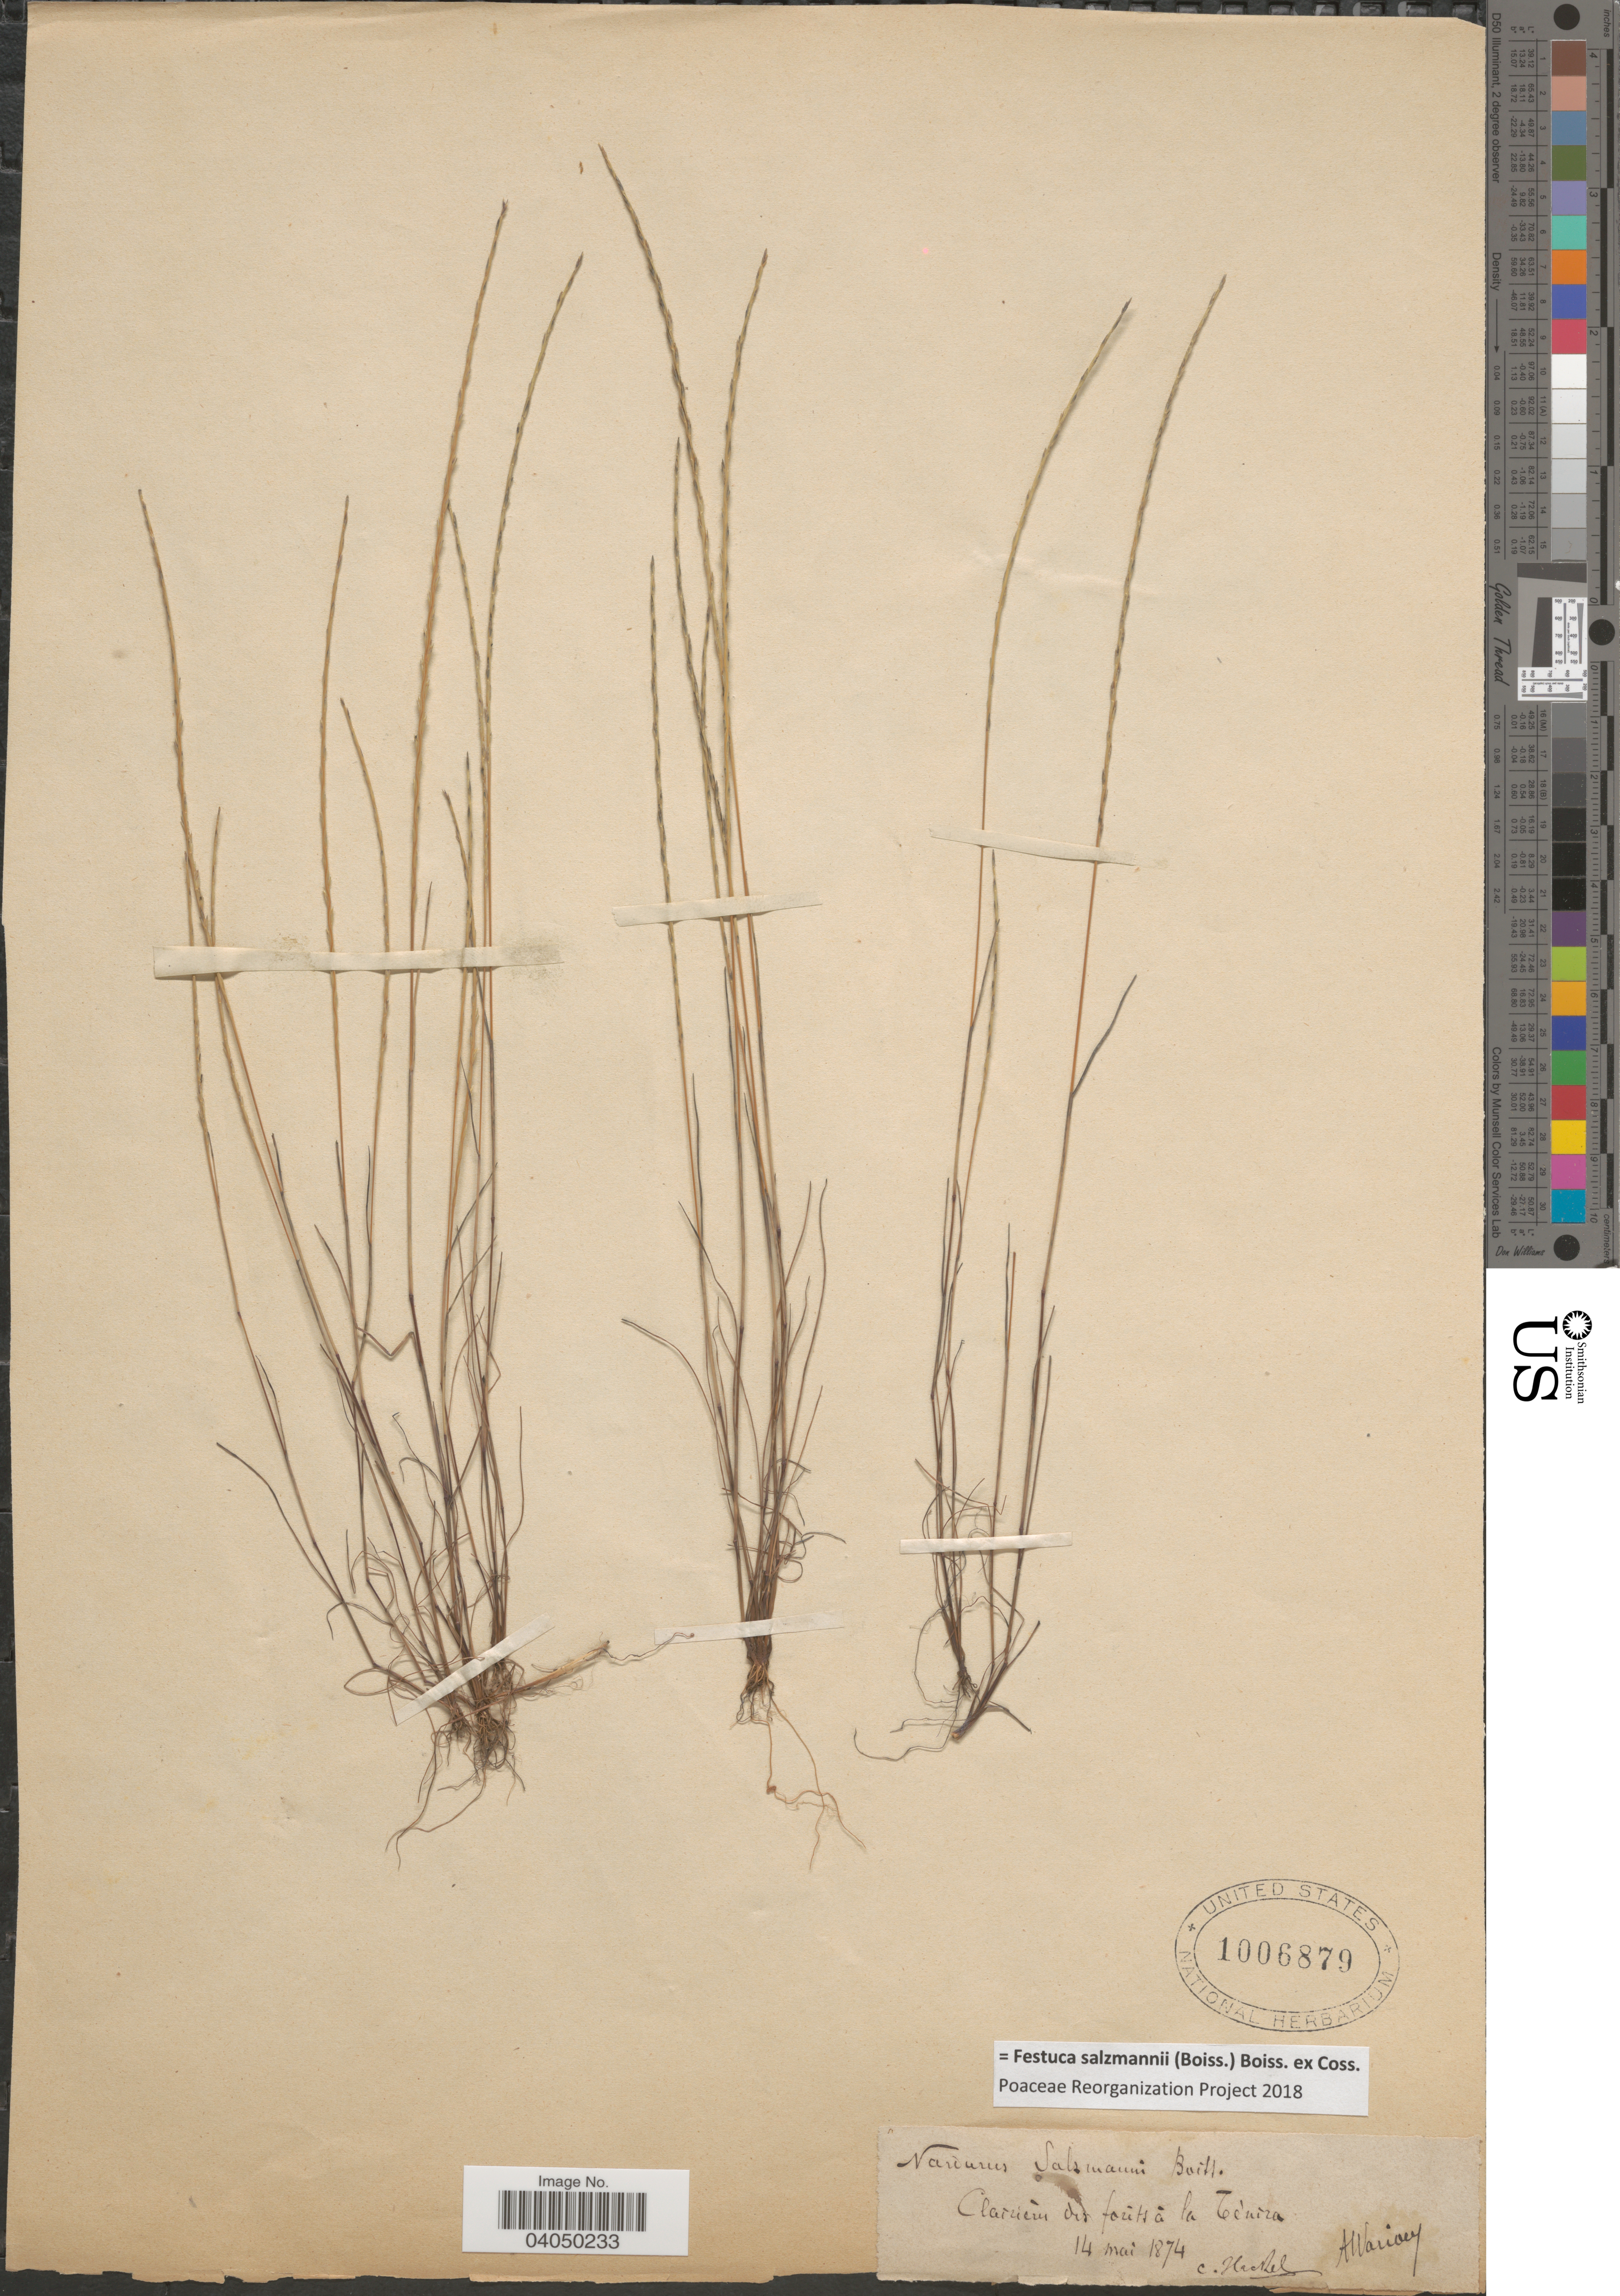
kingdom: Plantae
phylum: Tracheophyta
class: Liliopsida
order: Poales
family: Poaceae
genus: Festuca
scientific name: Festuca salzmannii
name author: (Boiss.) Boiss. ex Coss.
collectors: A. Warion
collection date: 1874-05-14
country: Algeria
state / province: Oran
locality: Clairieres des forêts à la Ténira.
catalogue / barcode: US 1006879